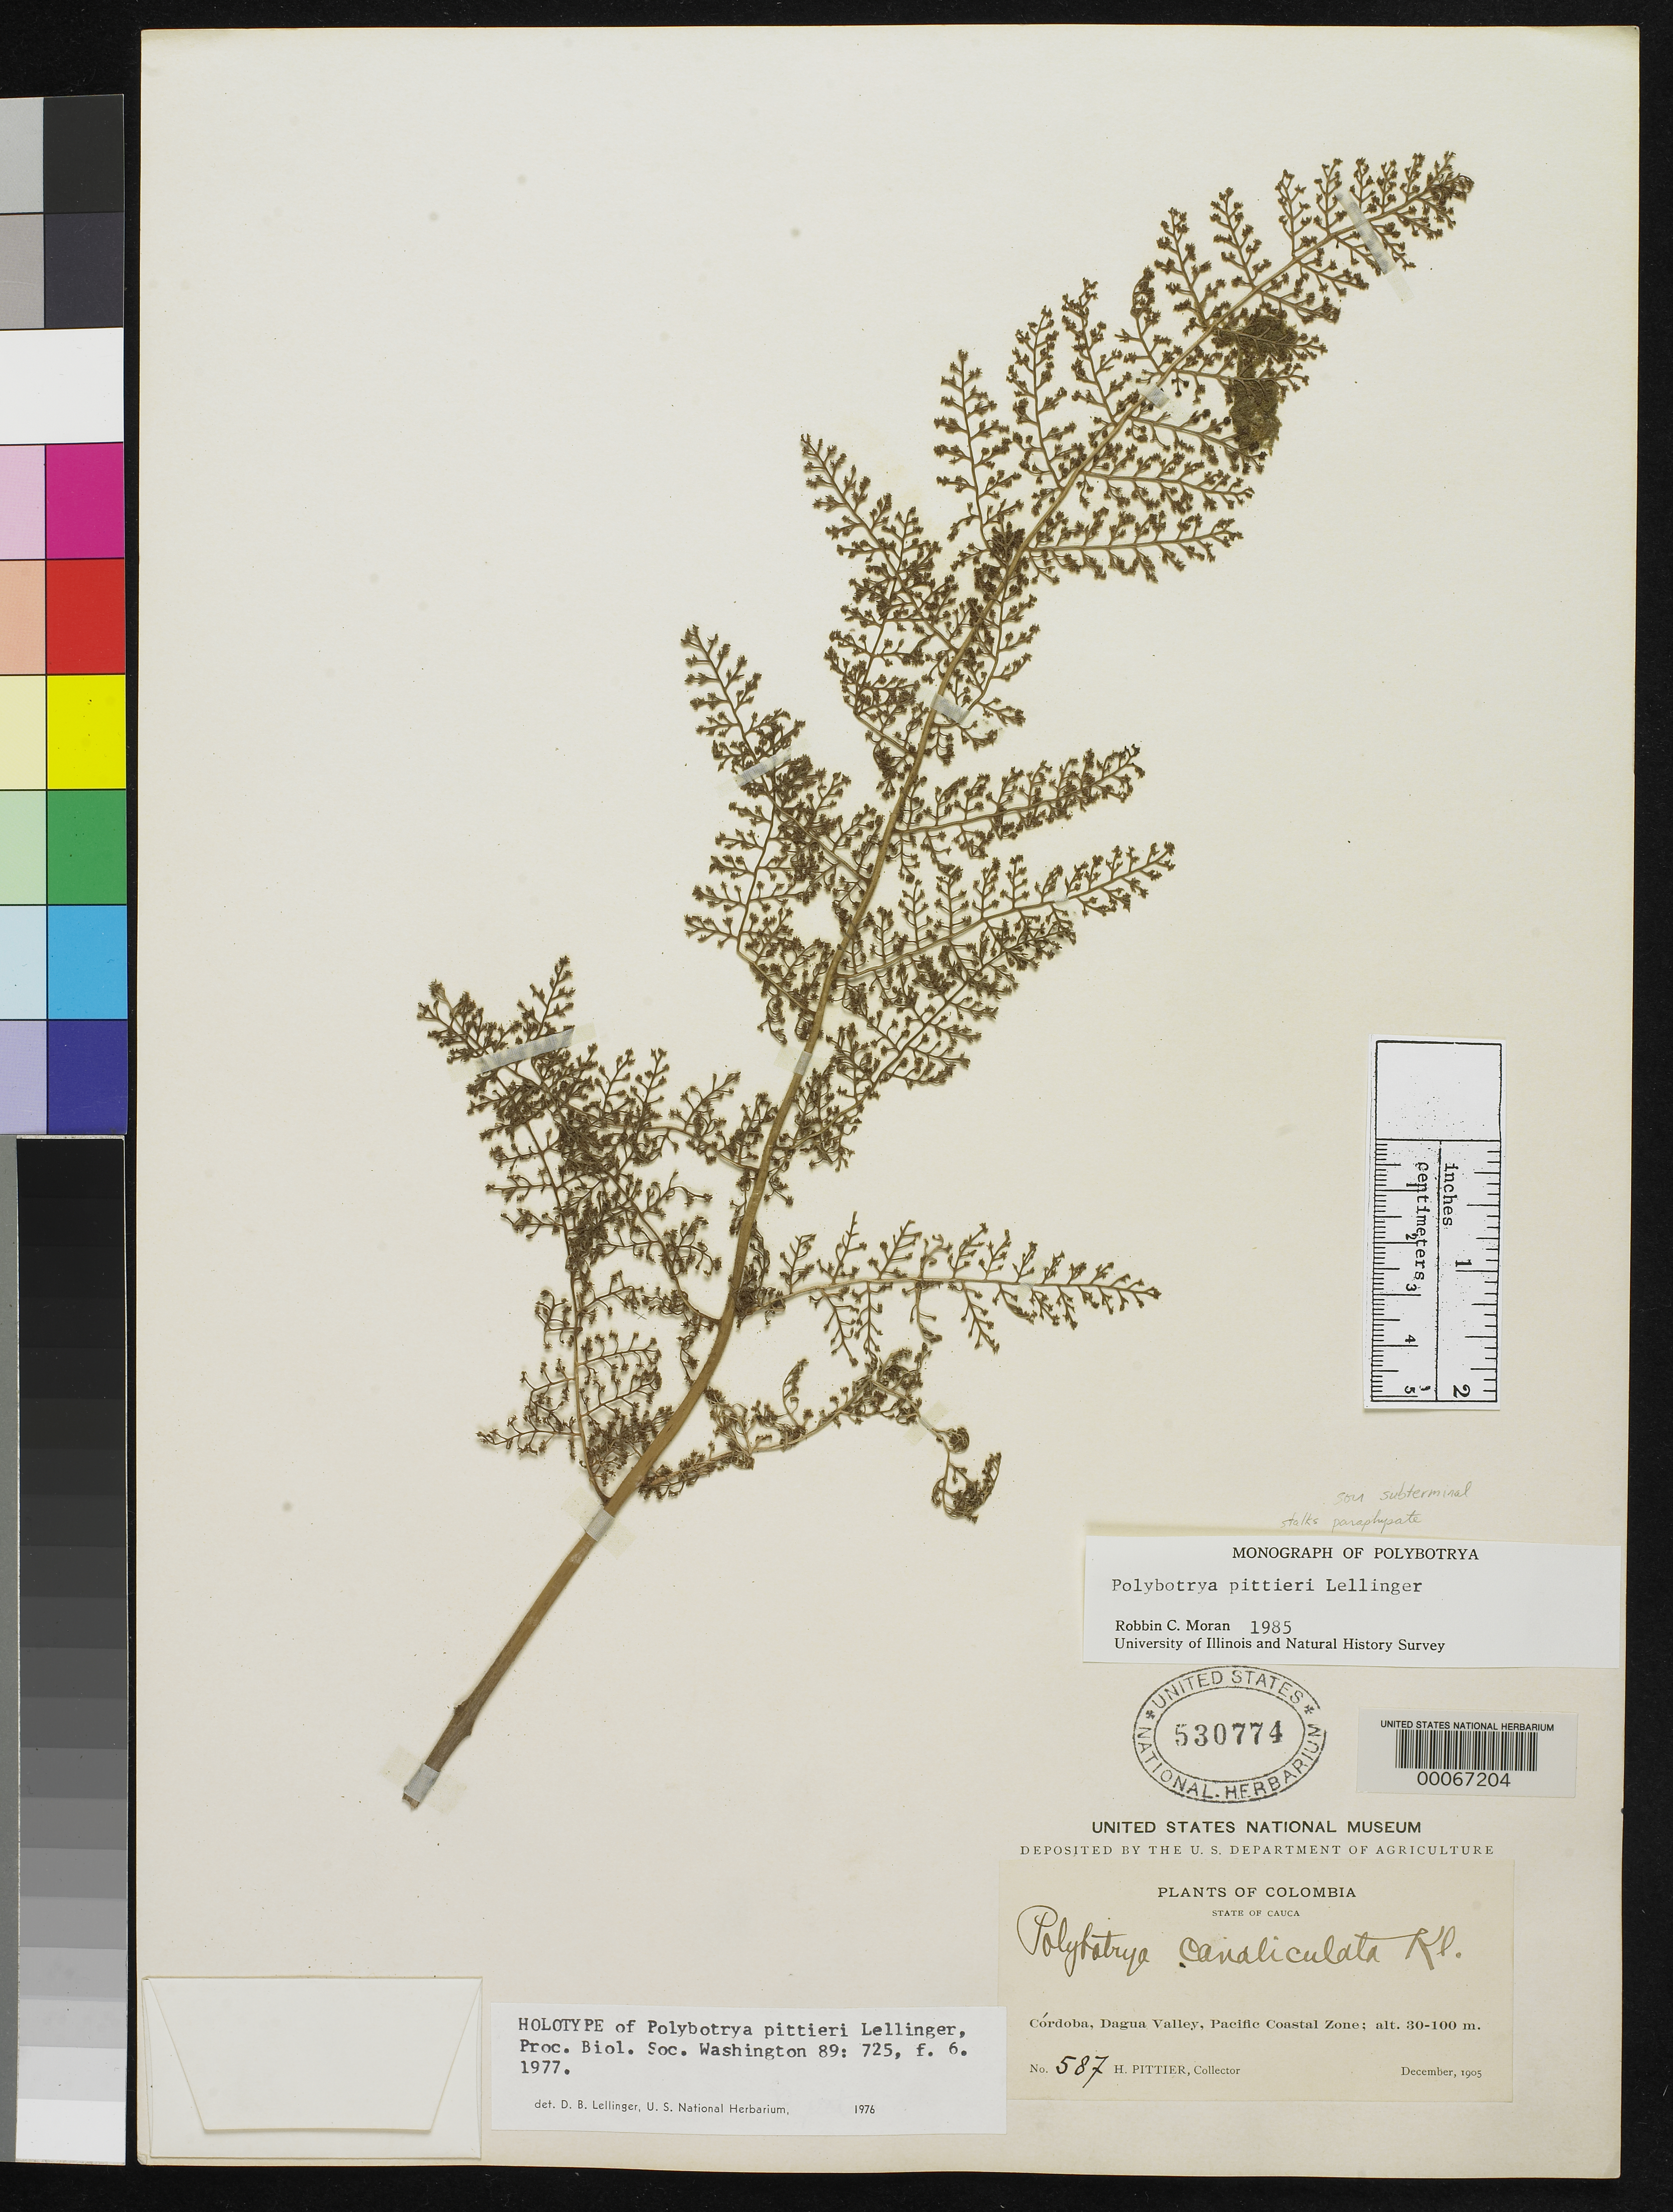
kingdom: Plantae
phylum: Tracheophyta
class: Polypodiopsida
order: Polypodiales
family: Dryopteridaceae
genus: Polybotrya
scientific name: Polybotrya pittieri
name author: Lellinger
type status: Holotype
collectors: H. F. Pittier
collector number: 587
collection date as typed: Dec 1965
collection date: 1965-12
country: Colombia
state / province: Valle del Cauca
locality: Dagua Valley, Cordoba.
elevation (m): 30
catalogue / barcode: US 530774